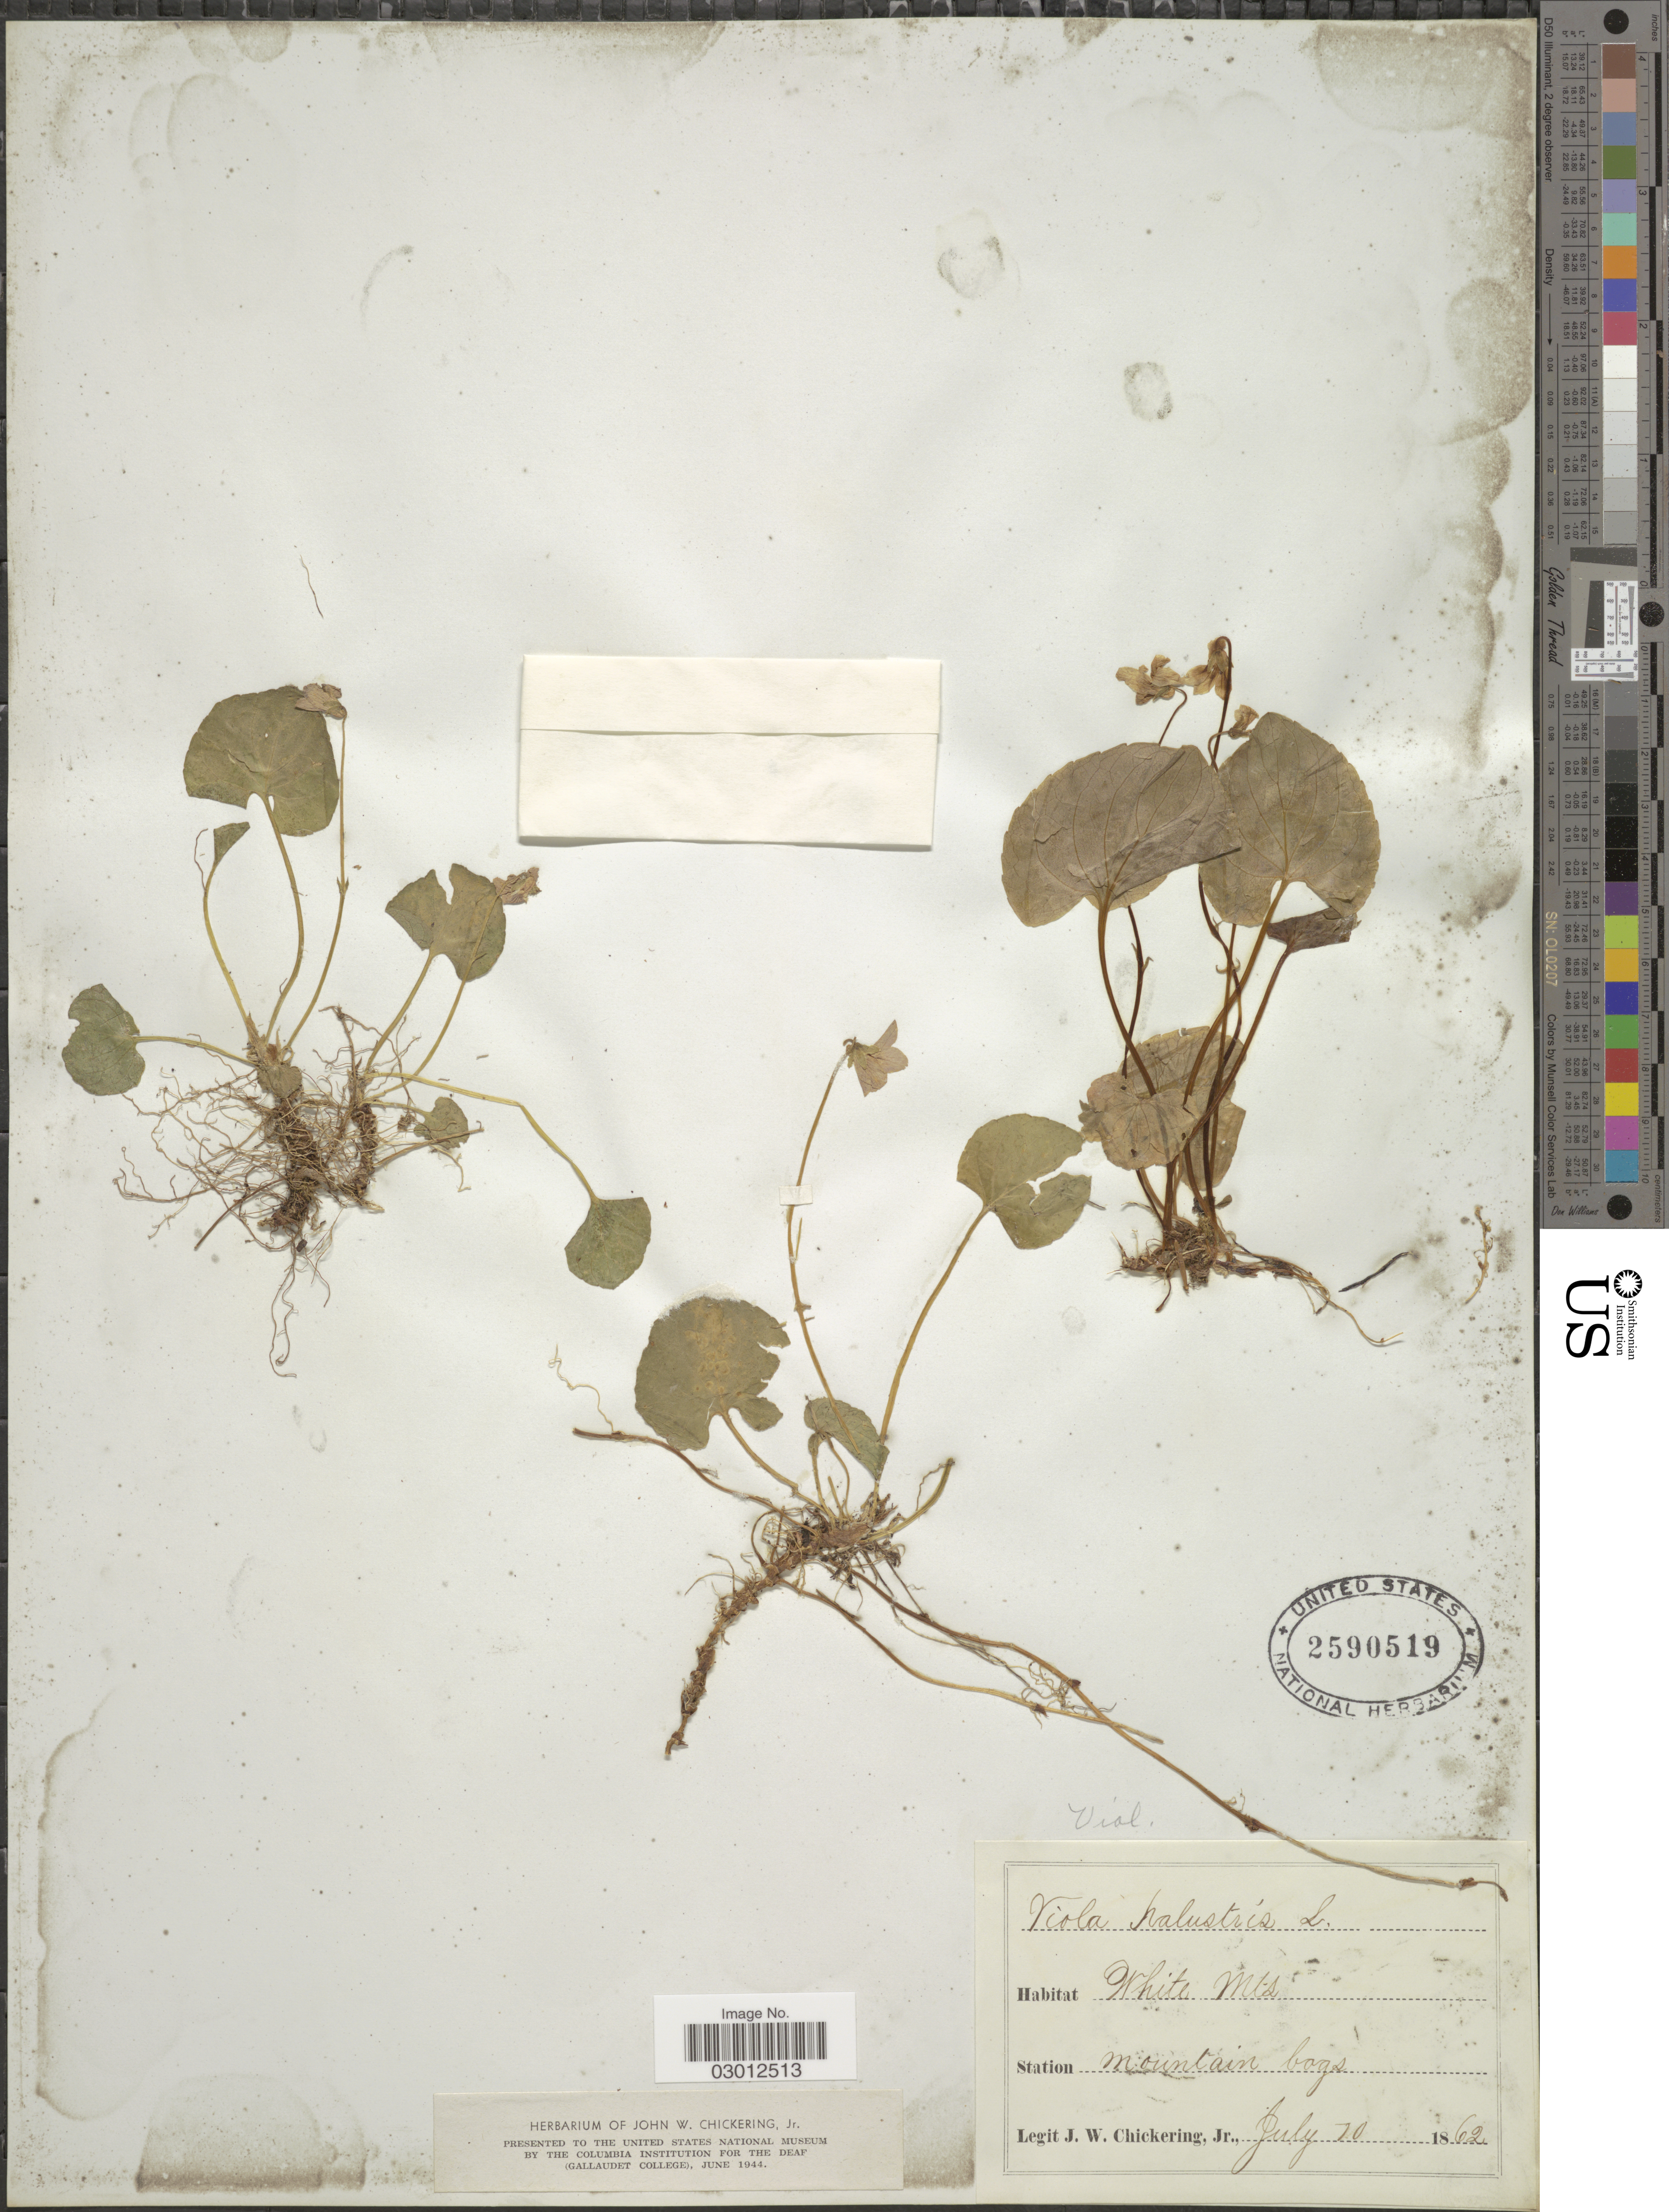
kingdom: Plantae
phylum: Tracheophyta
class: Magnoliopsida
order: Malpighiales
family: Violaceae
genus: Viola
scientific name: Viola palustris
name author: L.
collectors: J. W. Chickering Jr.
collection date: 1862-07-20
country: United States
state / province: New Hampshire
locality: White Mts. Station Mountain bogs.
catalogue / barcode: US 2590519